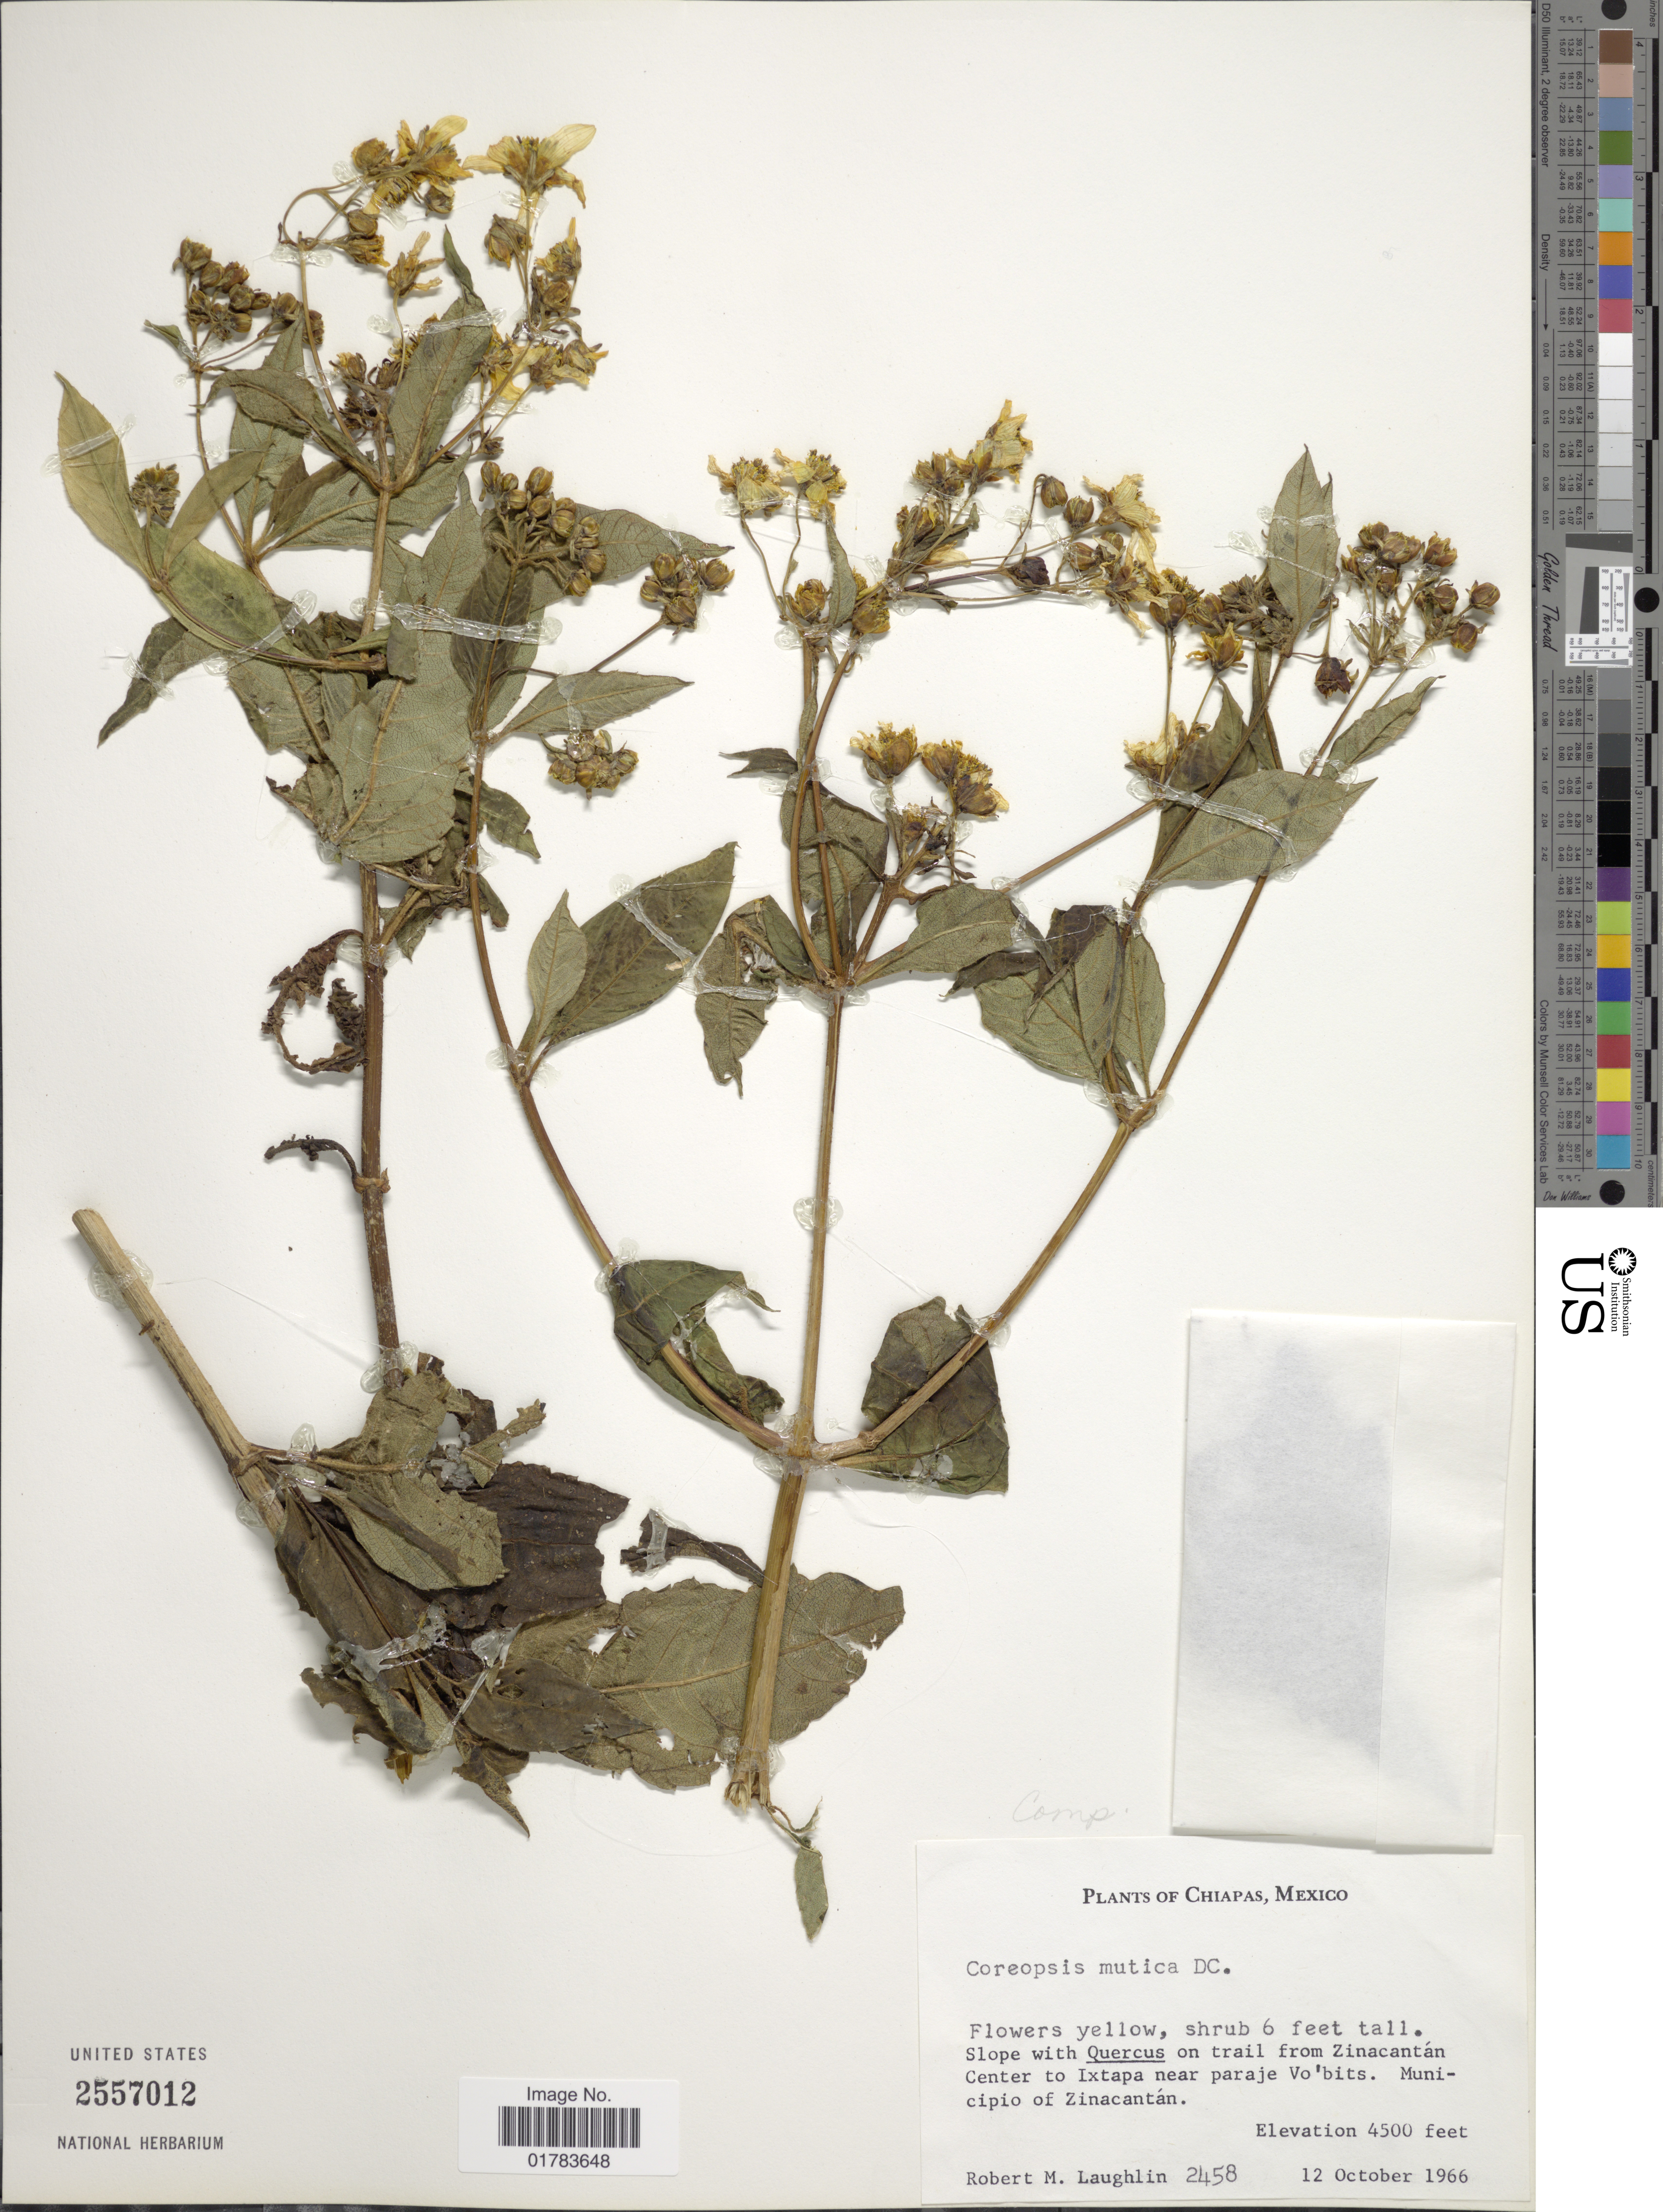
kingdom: Plantae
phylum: Tracheophyta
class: Magnoliopsida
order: Asterales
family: Asteraceae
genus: Coreopsis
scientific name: Coreopsis mutica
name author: DC.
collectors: R. M. Laughlin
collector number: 2458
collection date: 1966-10-12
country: Mexico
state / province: Chiapas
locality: Slope with Quercus on trail from Zinacantan Center to Ixtapa near paraje Vo' bits. Municipio of Zinacantan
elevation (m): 1372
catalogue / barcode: US 2557012